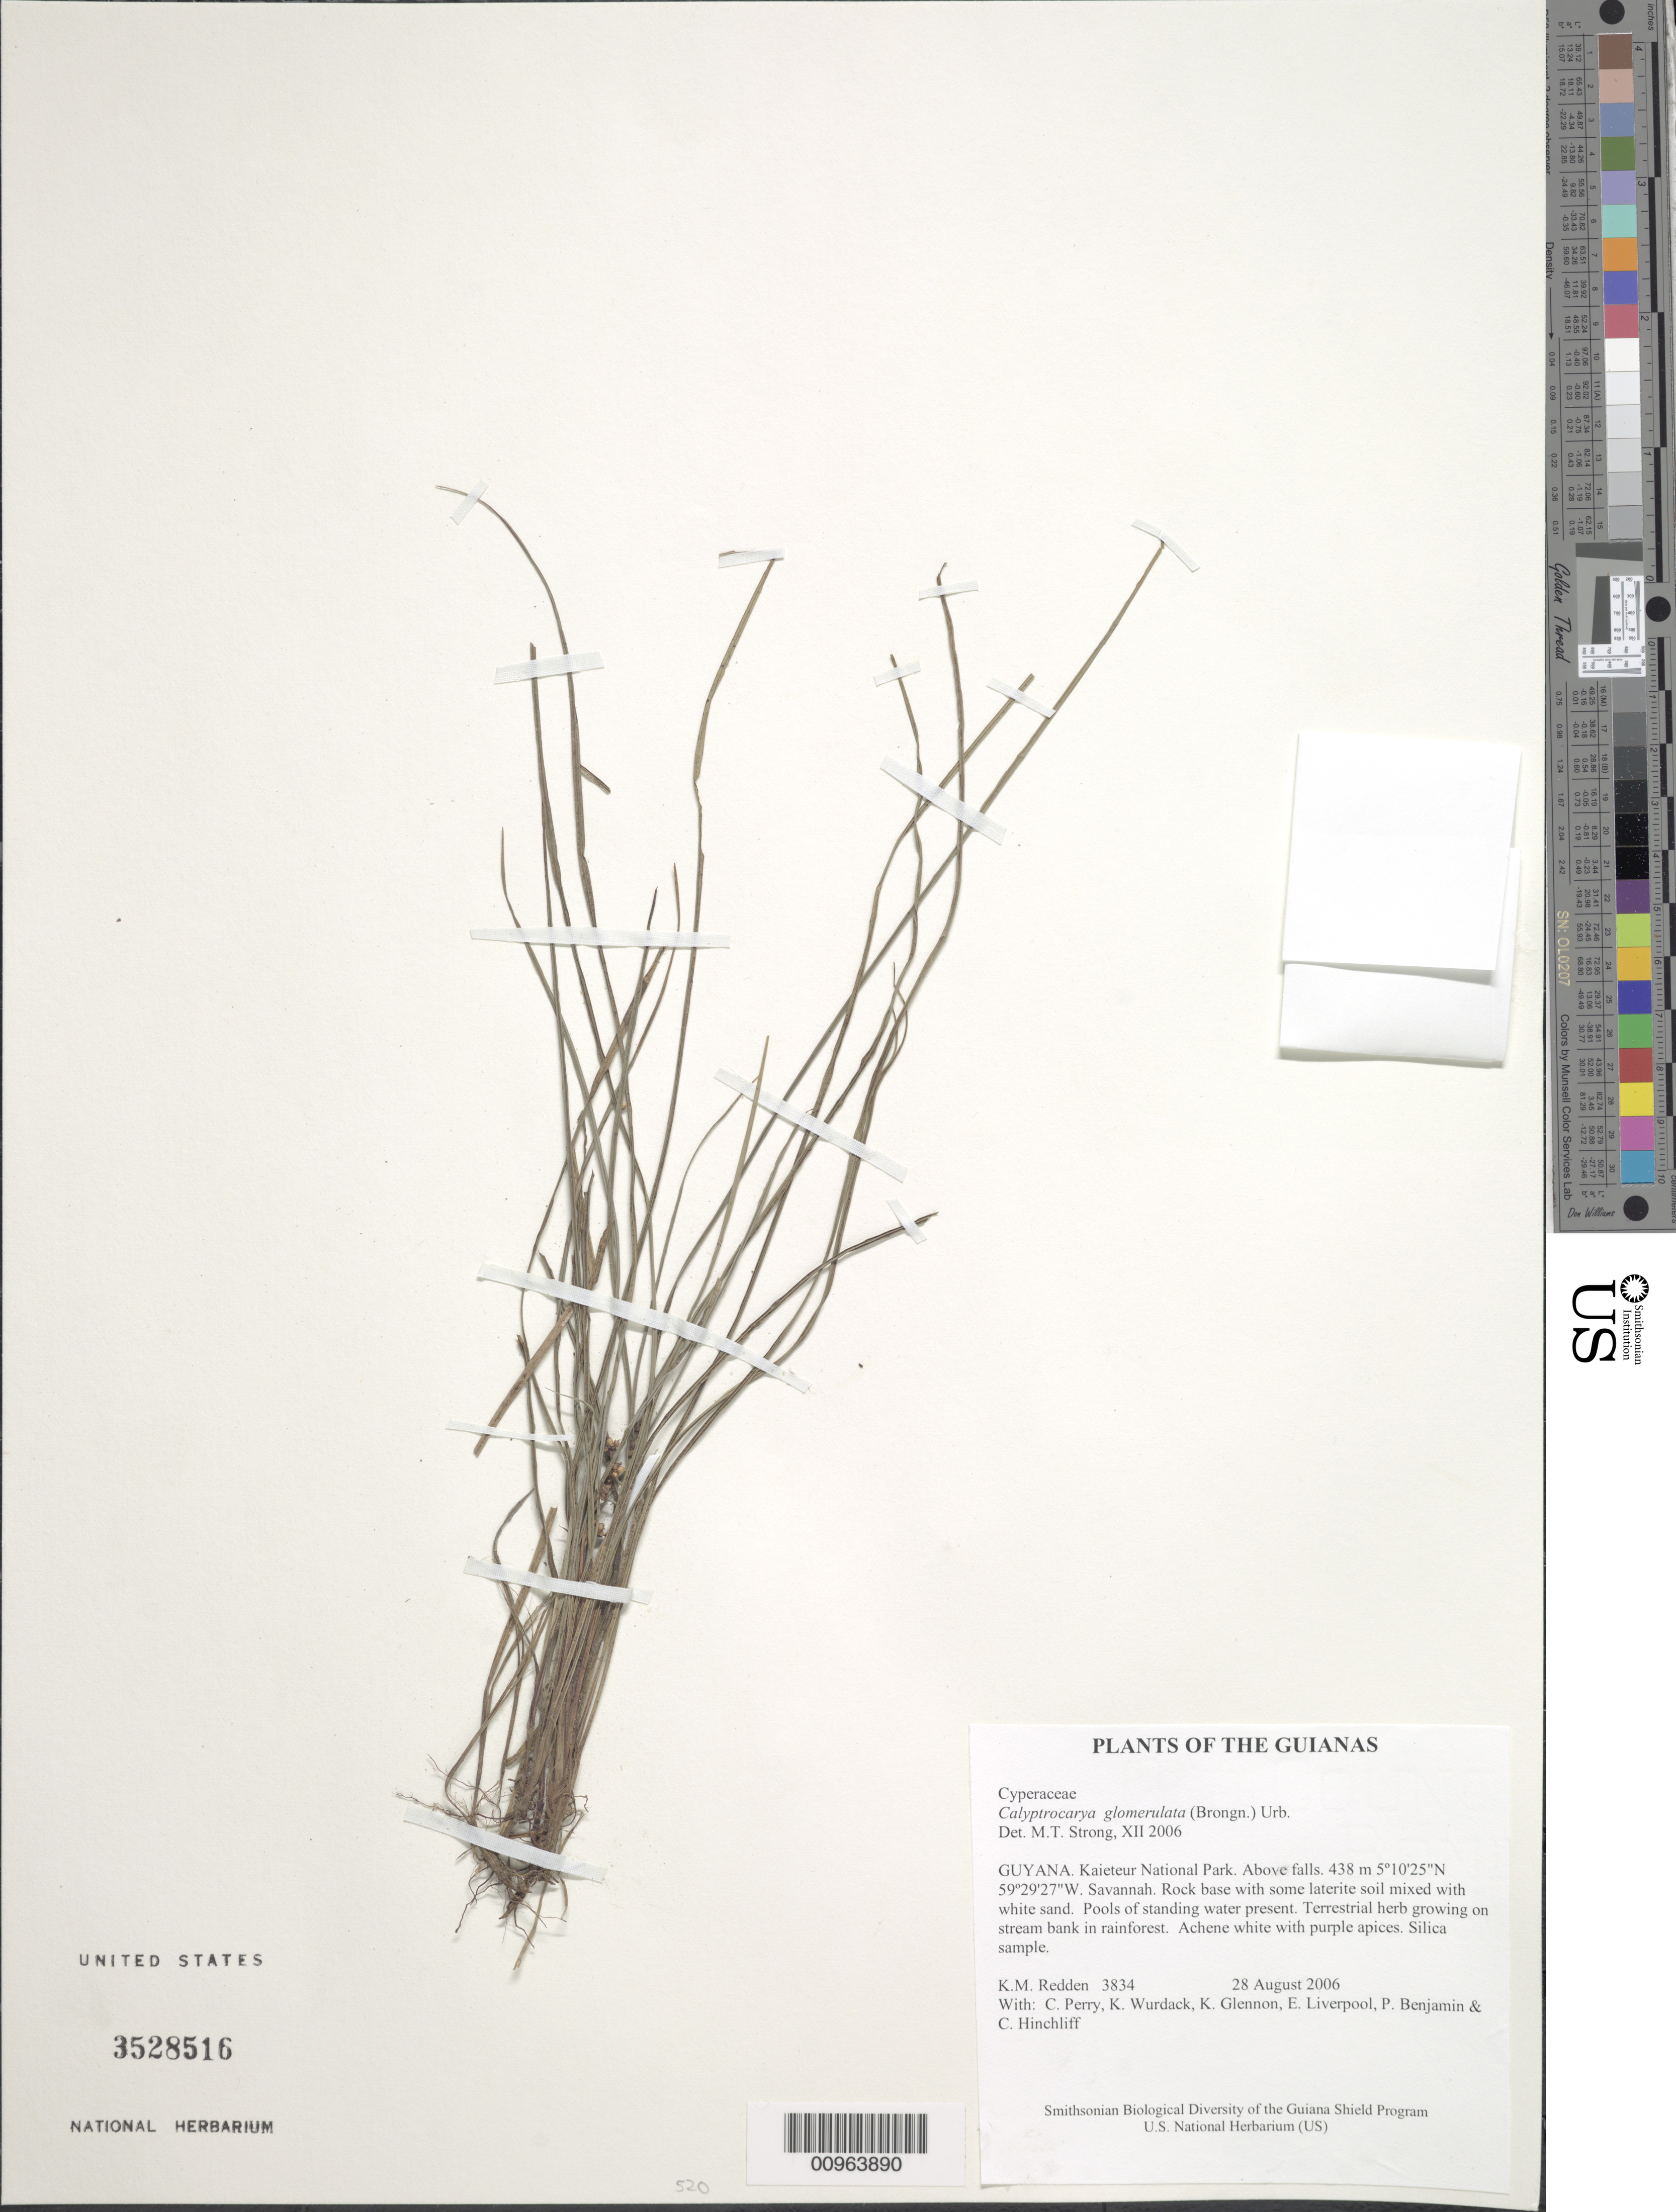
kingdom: Plantae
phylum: Tracheophyta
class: Liliopsida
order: Poales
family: Cyperaceae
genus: Calyptrocarya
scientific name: Calyptrocarya glomerulata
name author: (Brongn.) Urb.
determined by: Strong, M. T., (US), Smithsonian Institution - National Museum of Natural History (UNITED STATES)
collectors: K. M. Redden, C. Perry, K. Wurdack, K. Glennon, E. Liverpool, P. Benjamin & C. E. Hinchliff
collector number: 3834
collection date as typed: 28 August 2006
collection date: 2006-08-28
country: Guyana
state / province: Potaro-Siparuni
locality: Kaieteur National Park. Above falls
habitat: Savanna. Rock base with some laterite soil mixed with white sand. Pools of standing water present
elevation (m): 438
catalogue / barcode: US 3528516